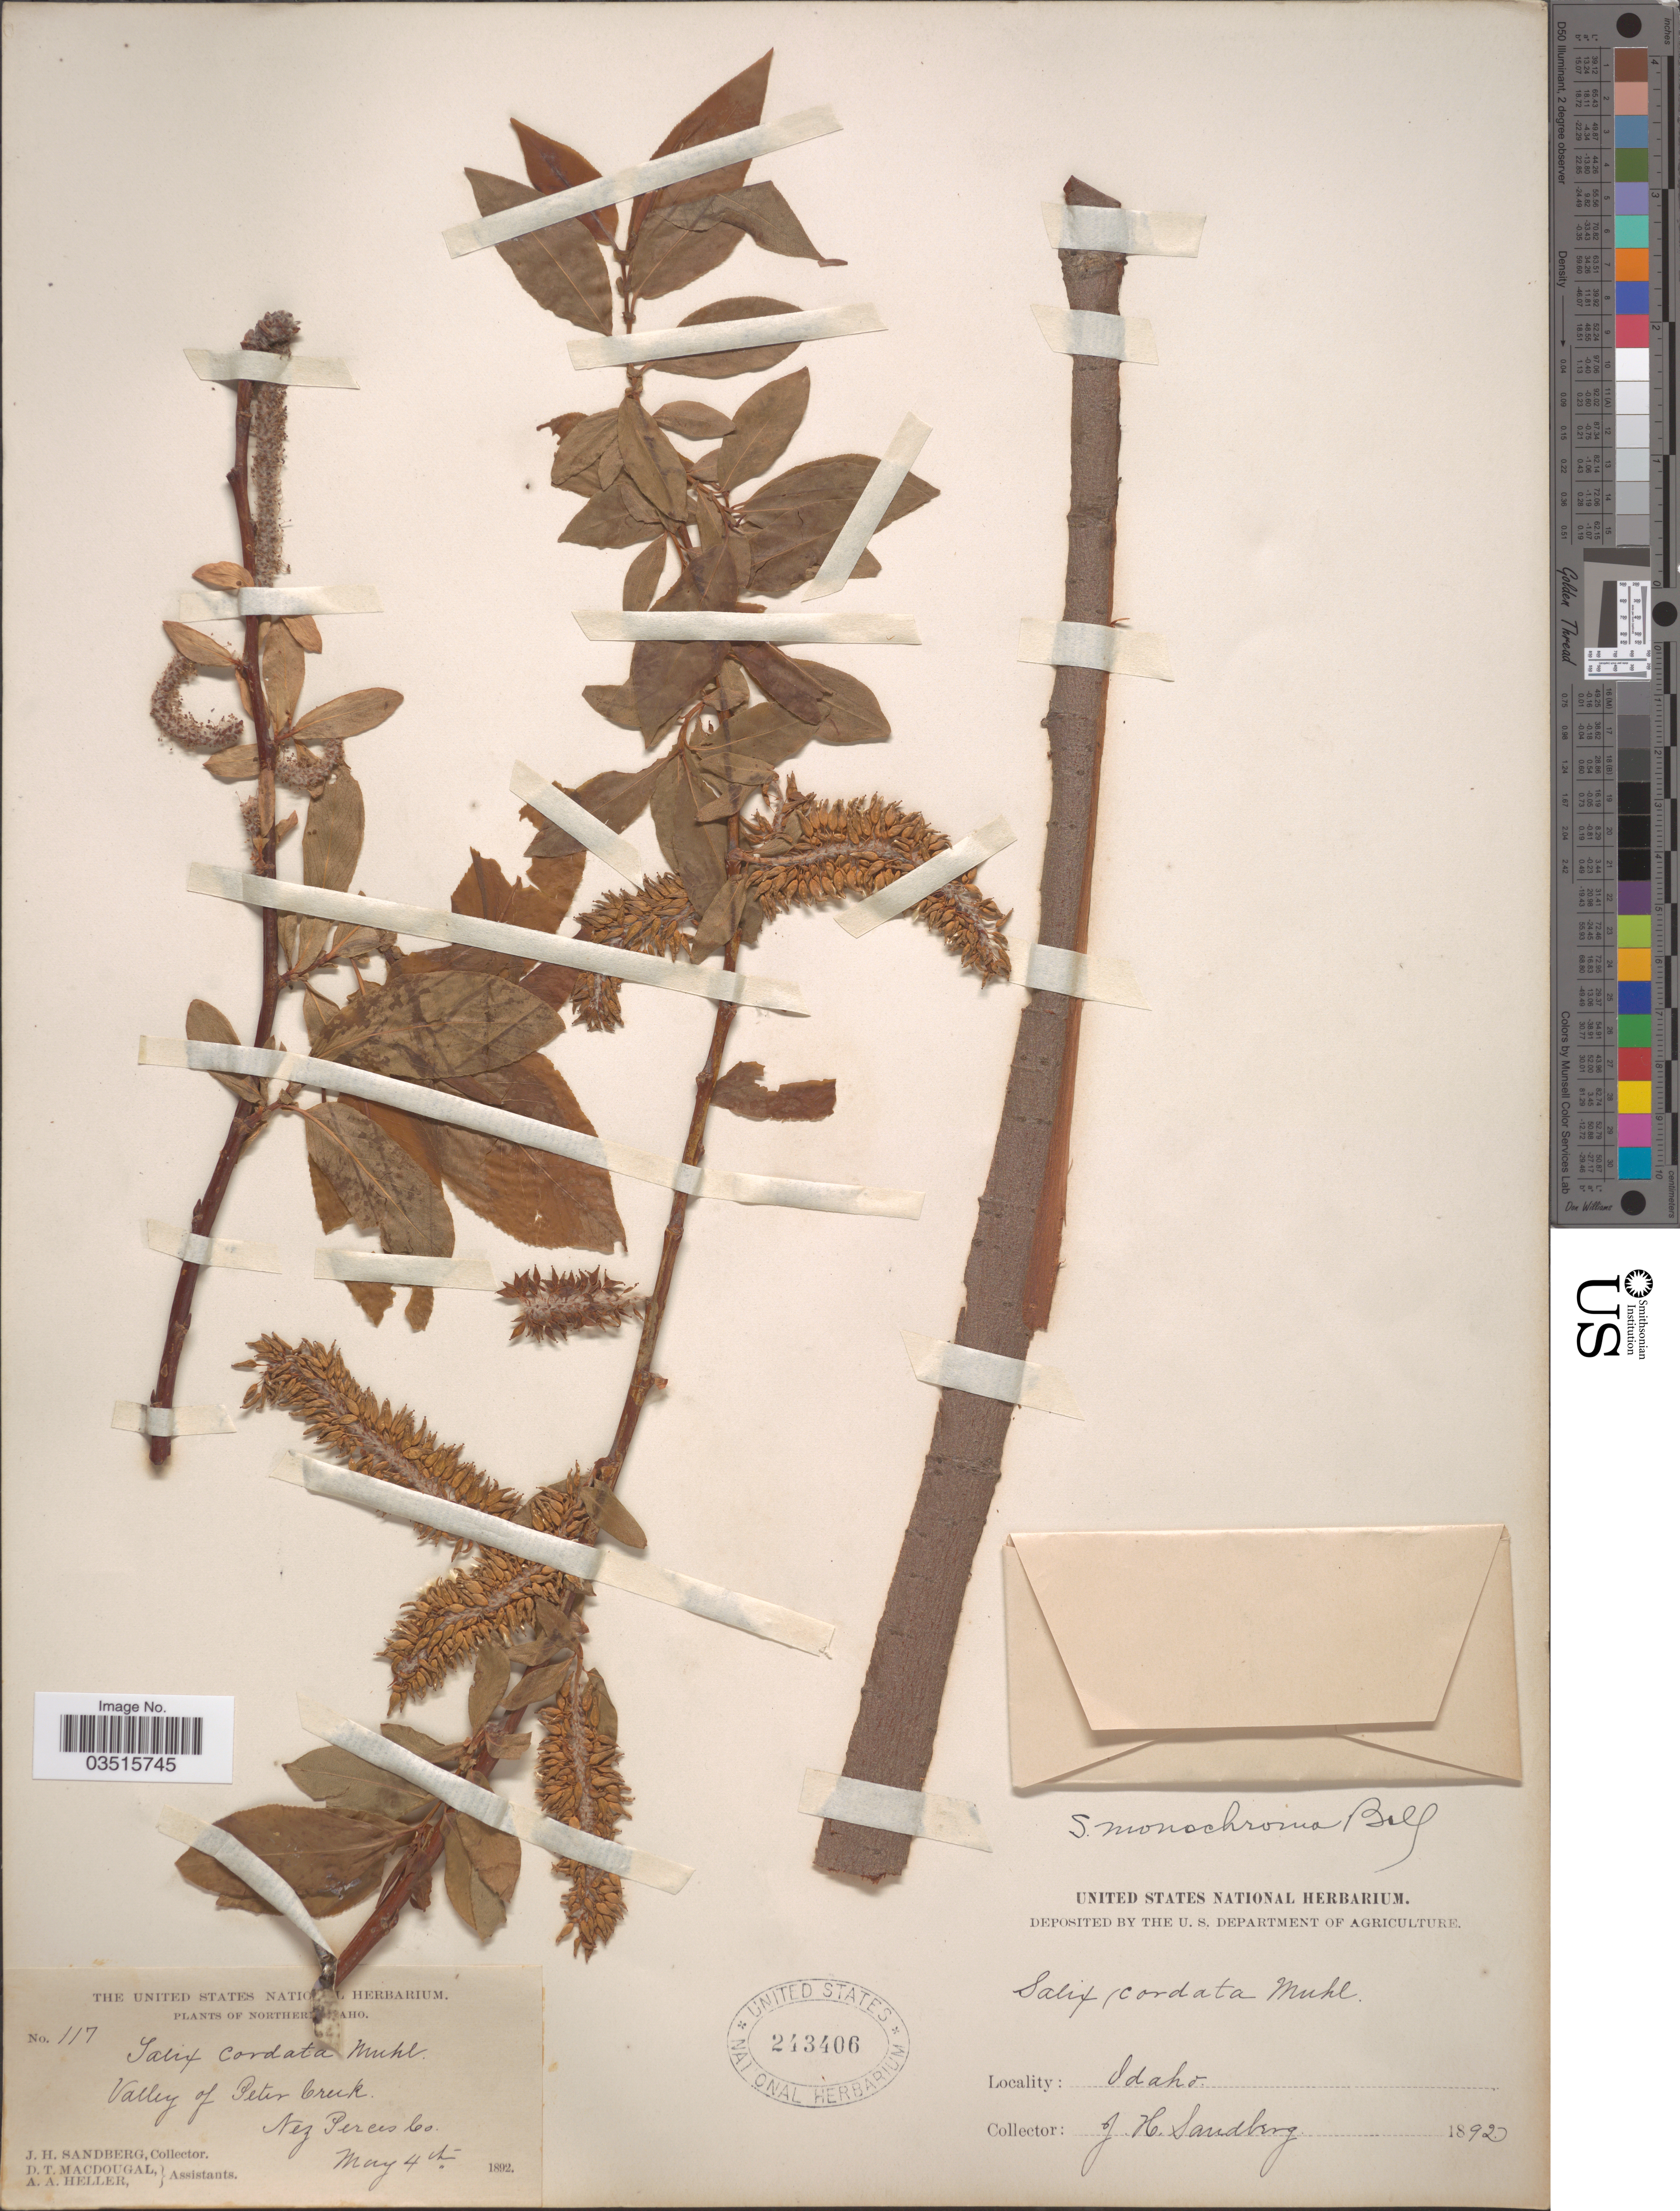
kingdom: Plantae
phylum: Tracheophyta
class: Magnoliopsida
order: Malpighiales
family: Salicaceae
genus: Salix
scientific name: Salix monochroma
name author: C.R. Ball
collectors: J. H. Sandberg, D. T. MacDougal & A. A. Heller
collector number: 117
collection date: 1892-05-04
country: United States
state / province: Idaho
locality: Northern Idaho. Valley of Peter Creek. Nez Perces Co.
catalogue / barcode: US 243406